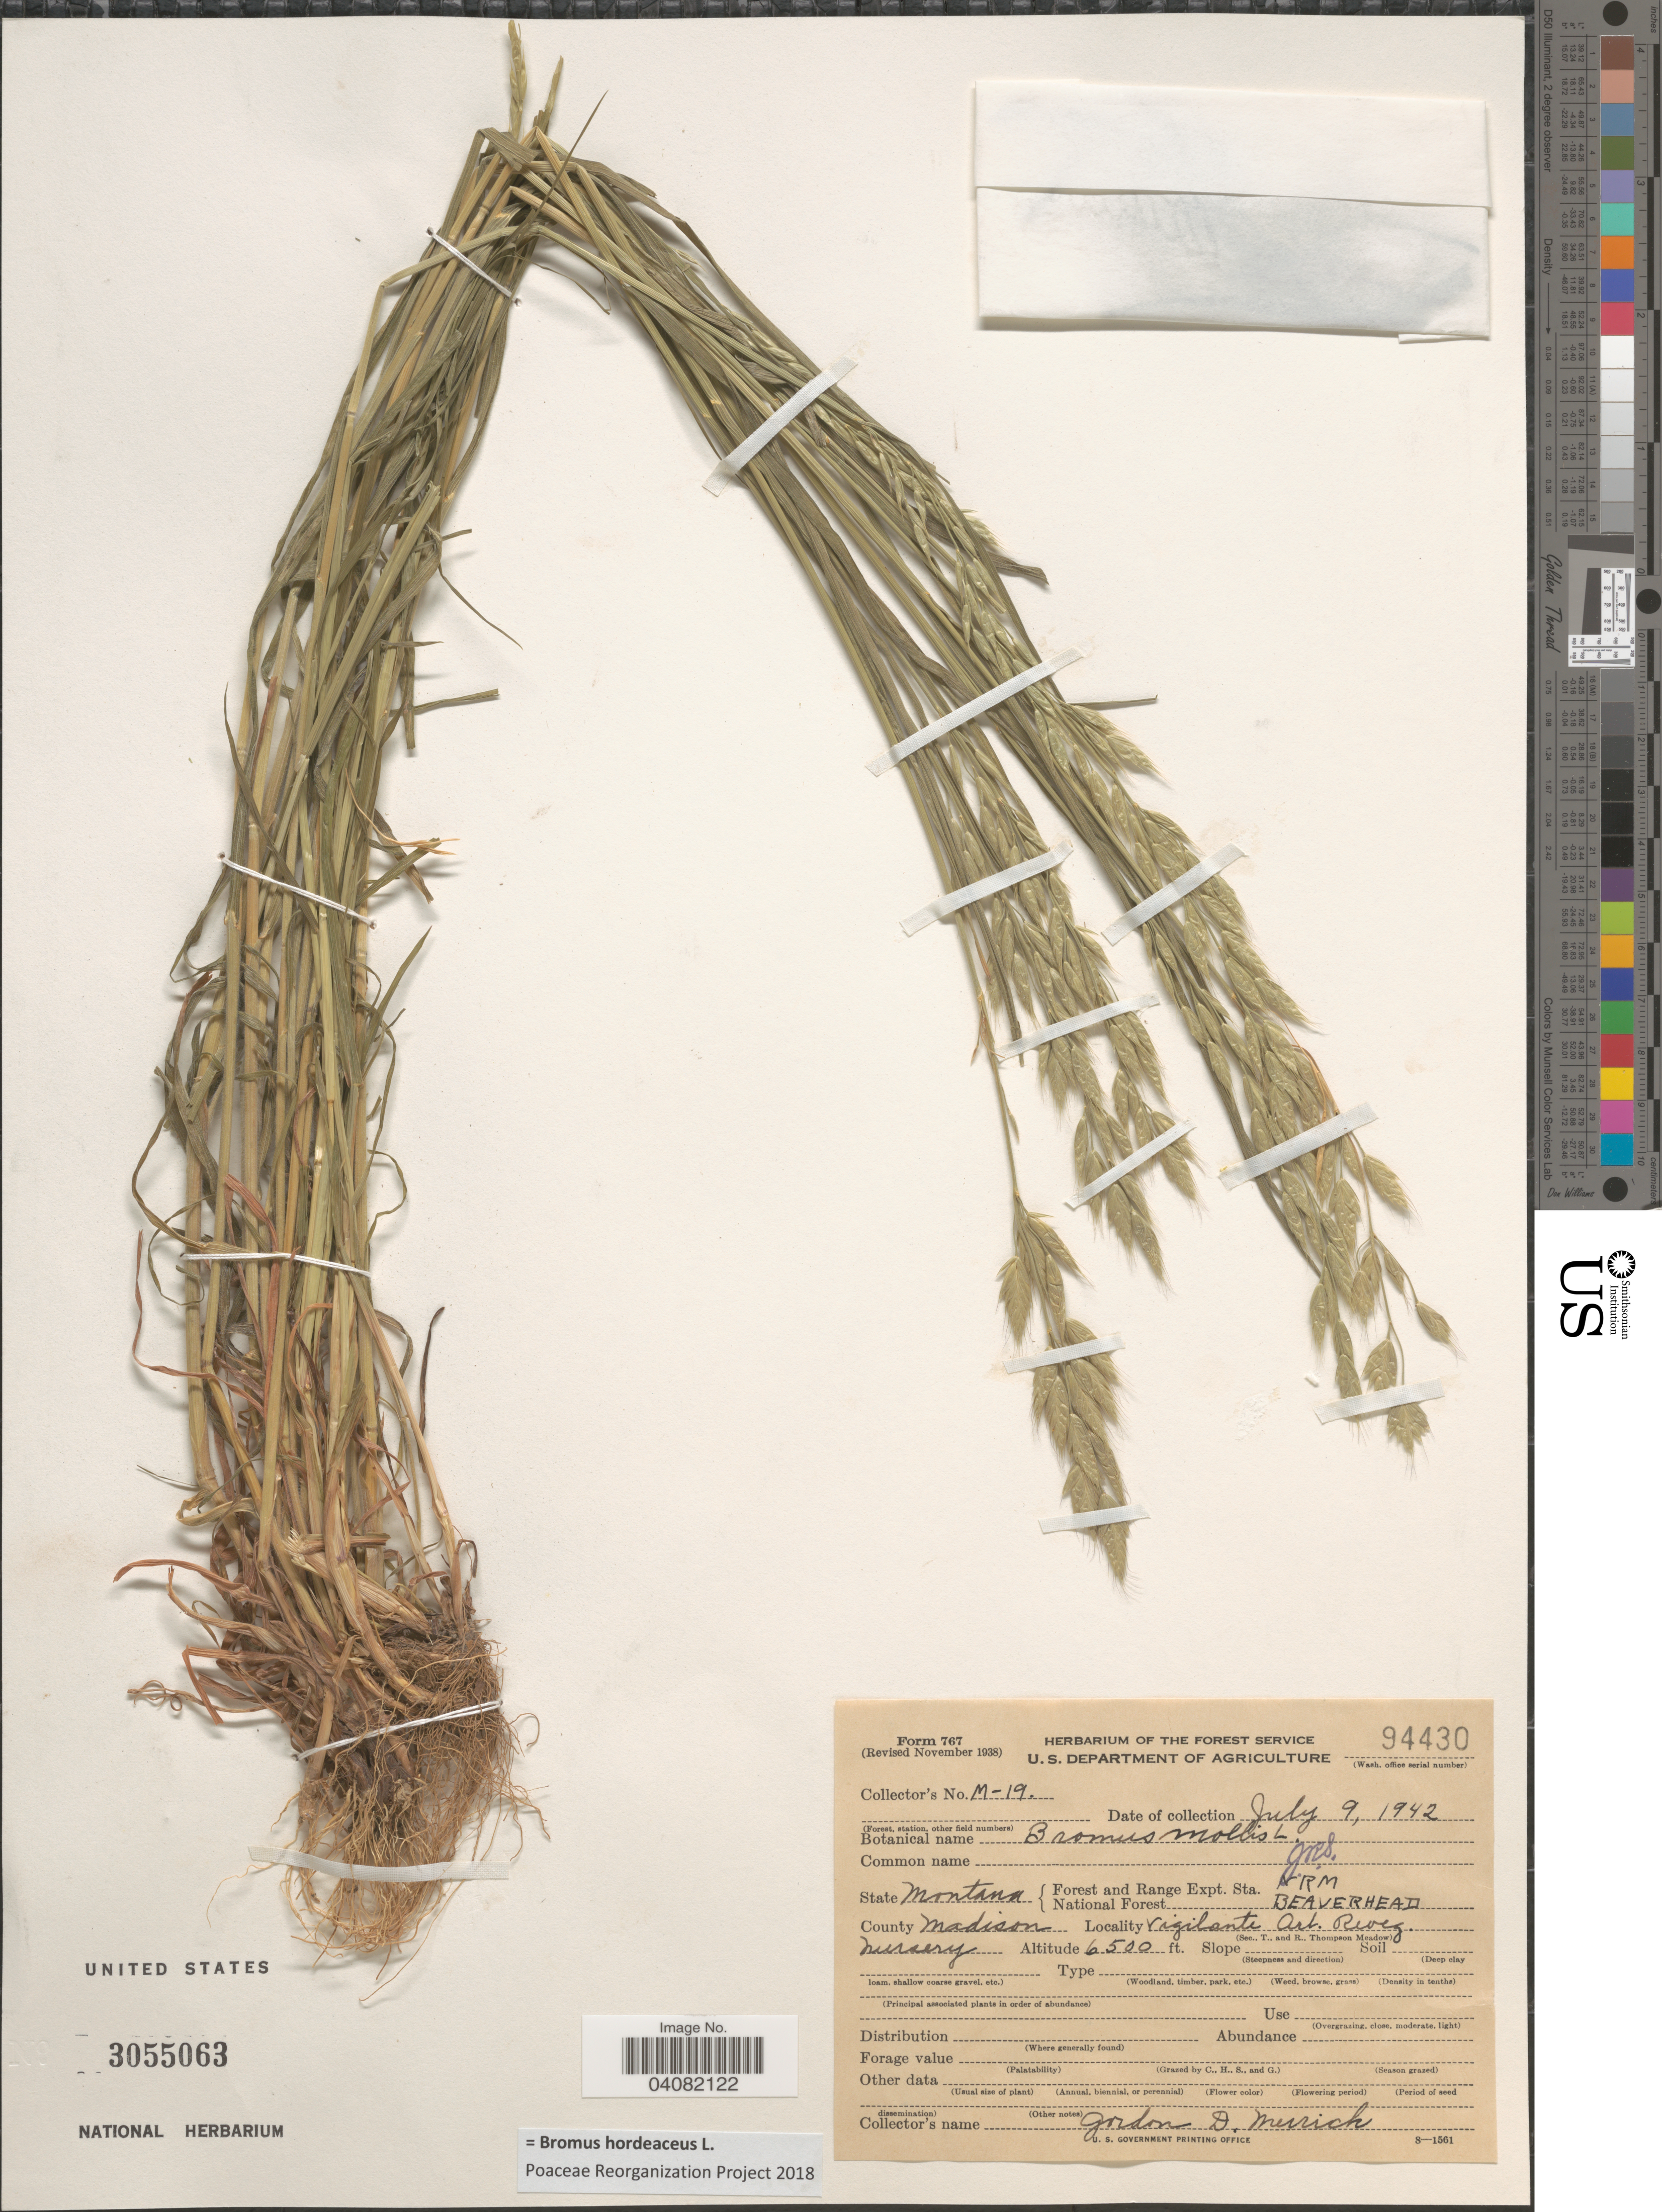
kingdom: Plantae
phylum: Tracheophyta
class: Liliopsida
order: Poales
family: Poaceae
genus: Bromus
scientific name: Bromus hordeaceus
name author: L.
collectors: G. Murich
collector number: M-19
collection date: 1942-07-09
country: United States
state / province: Montana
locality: Forest and Range Expt. Sta. National Forest NRM Beaverhead. County Madison. Vigilante Art. Reveg. Nursery.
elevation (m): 1981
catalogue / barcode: US 3055063